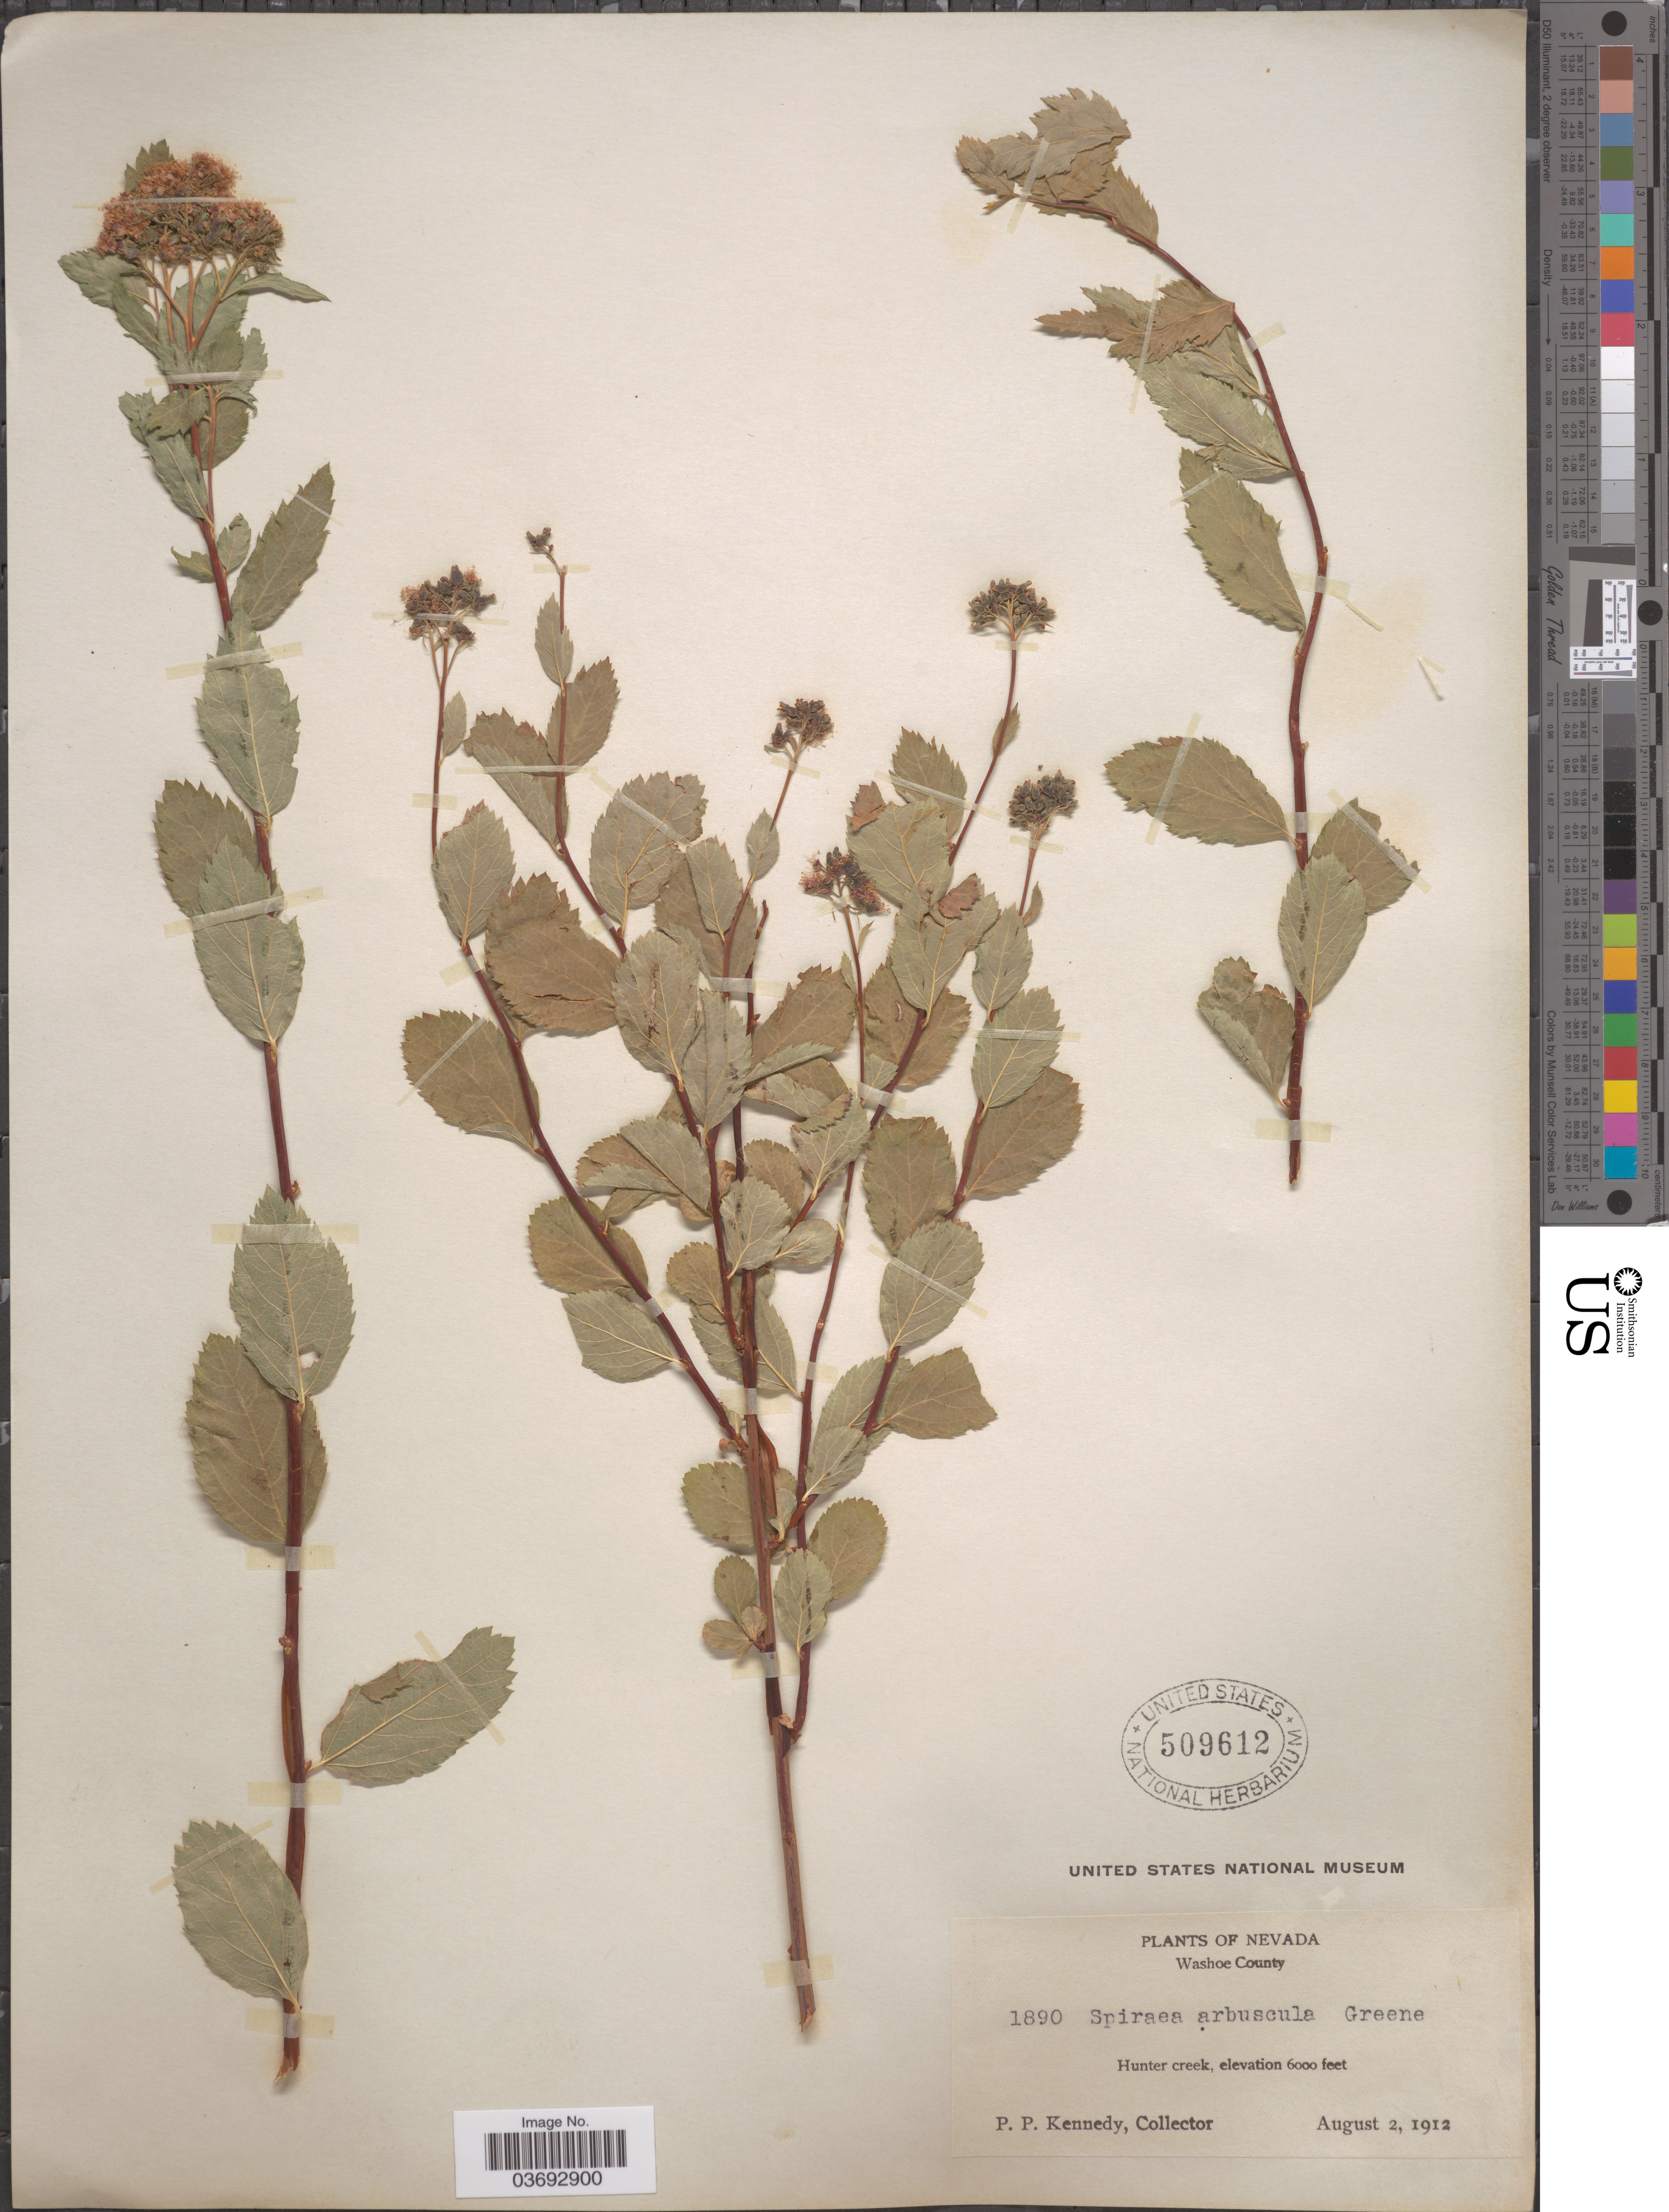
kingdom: Plantae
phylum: Tracheophyta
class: Magnoliopsida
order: Rosales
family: Rosaceae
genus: Spiraea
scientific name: Spiraea splendens var. splendens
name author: Baumann ex K. Koch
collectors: P. Kennedy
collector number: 1890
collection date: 1912-08-02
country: United States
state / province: Nevada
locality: Washoe County. Hunter creek.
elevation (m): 1829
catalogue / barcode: US 509612